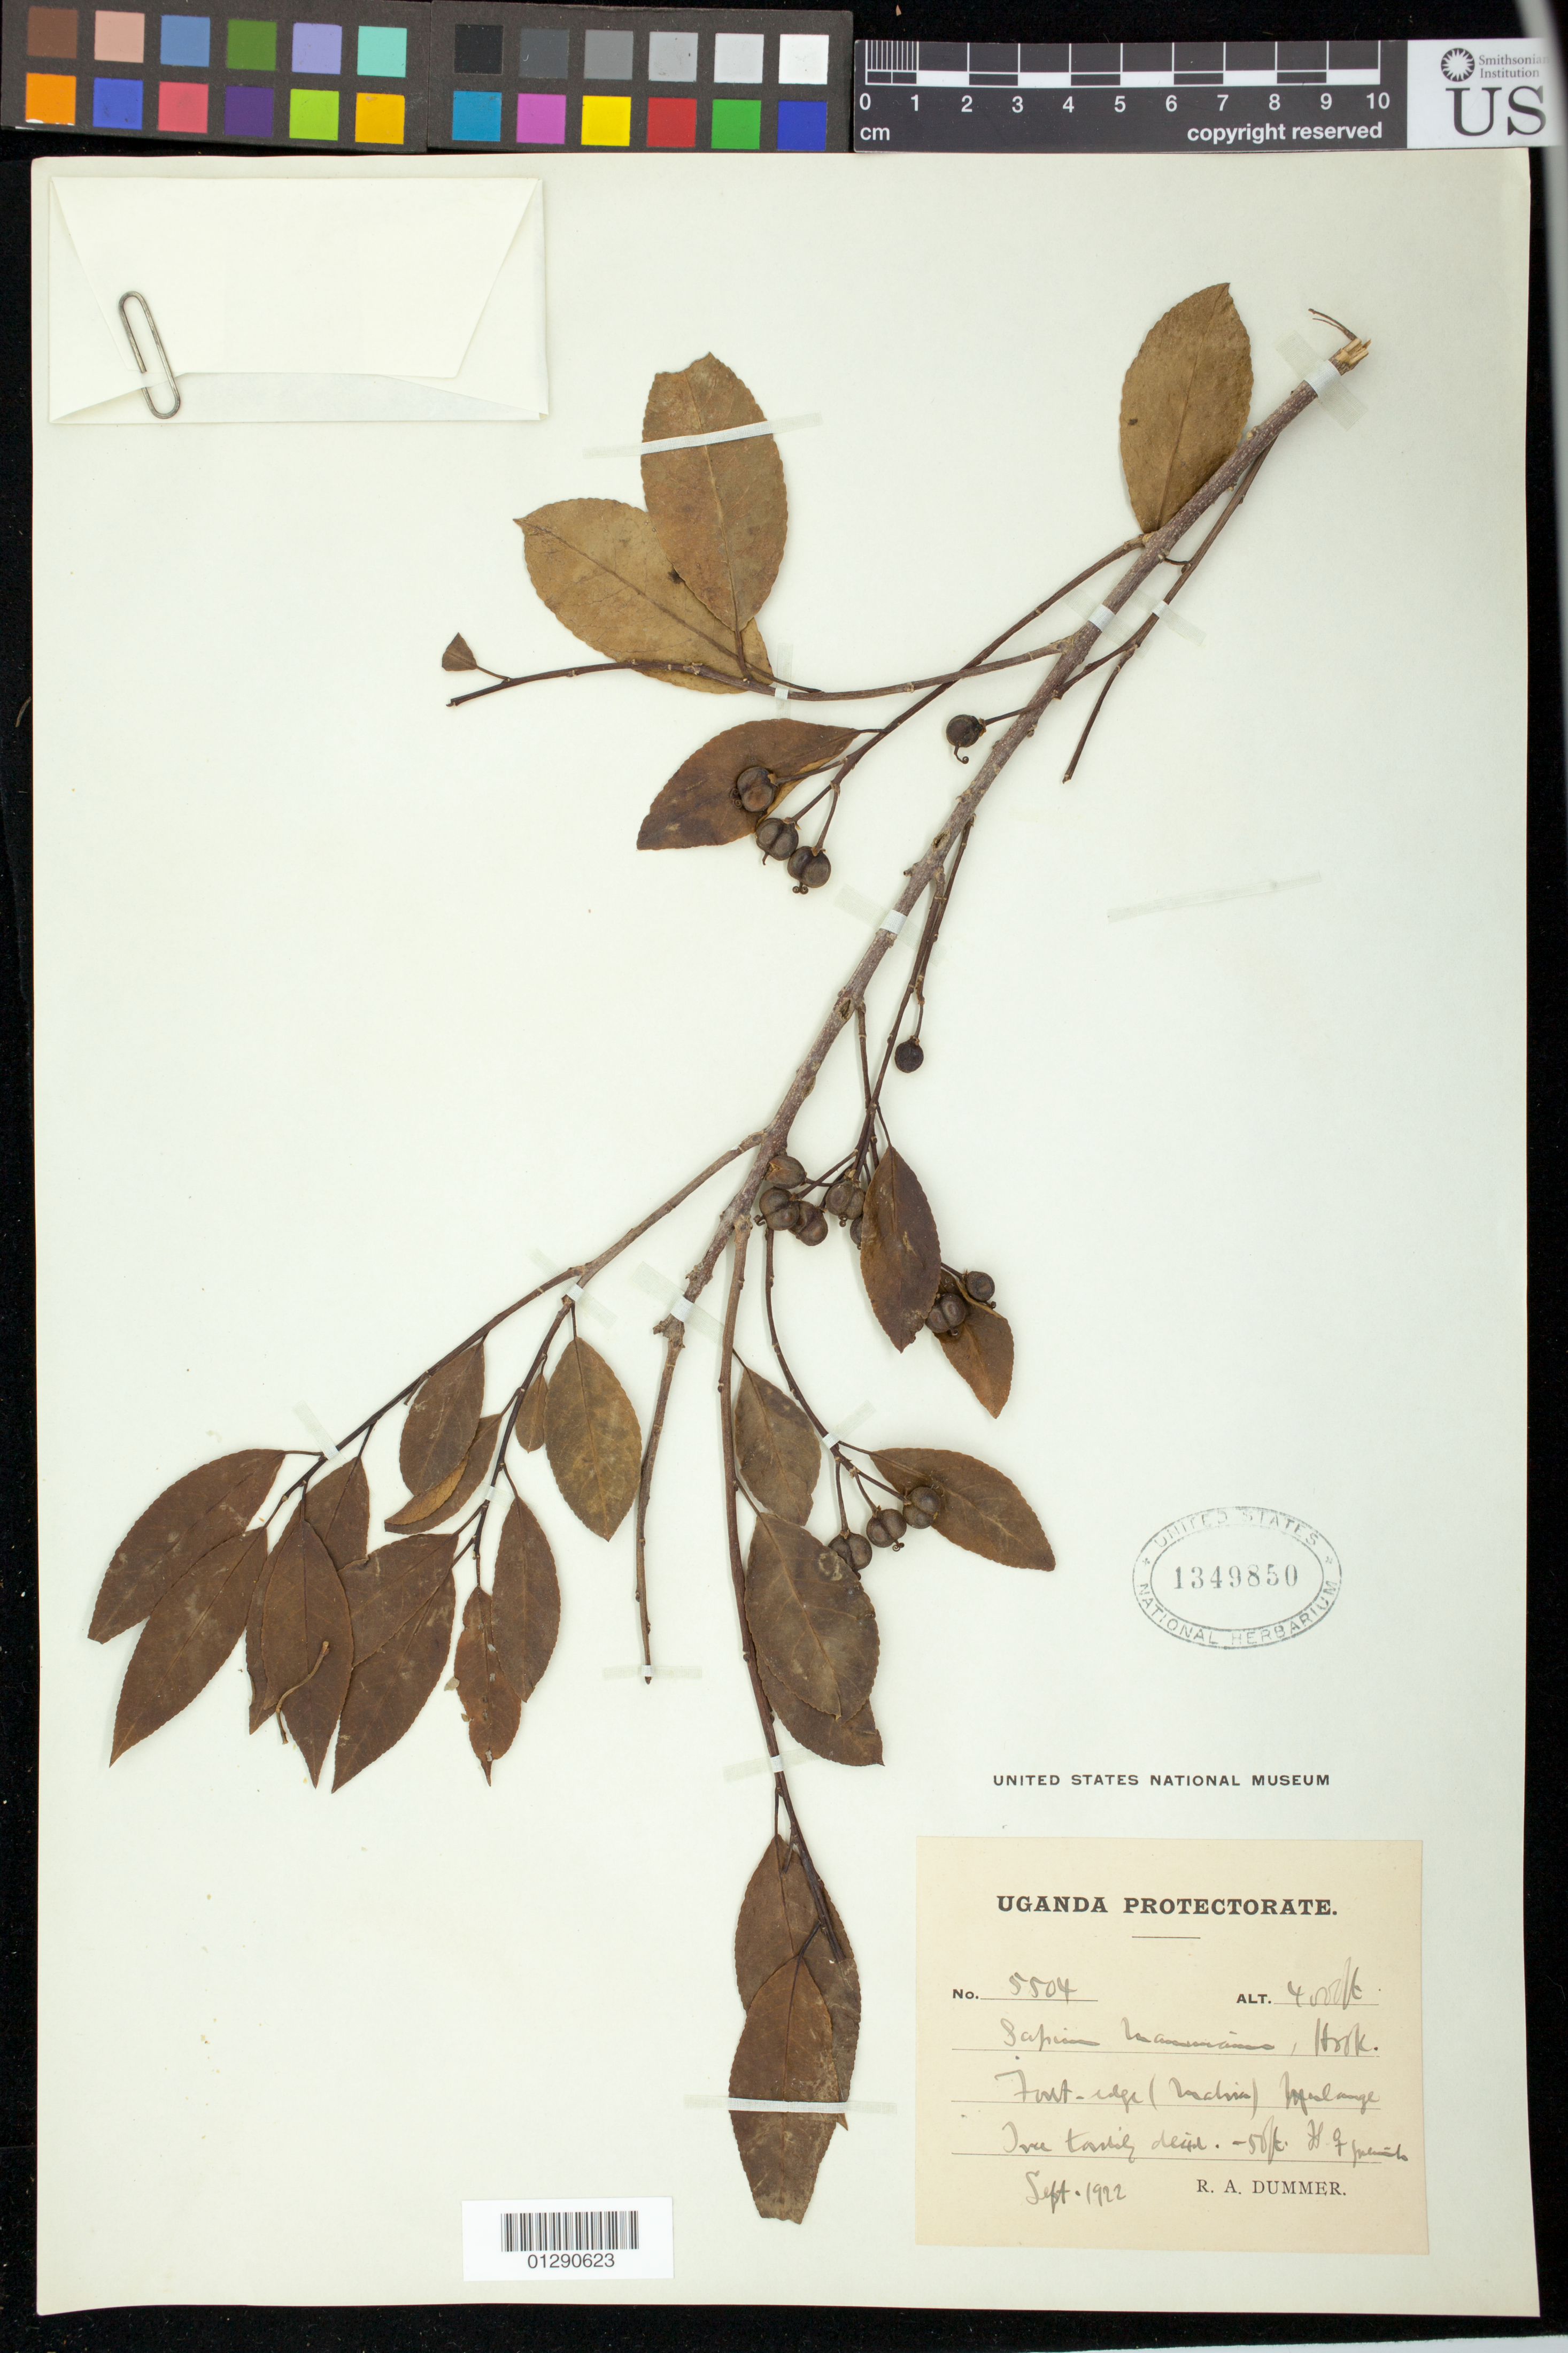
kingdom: Plantae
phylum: Tracheophyta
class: Magnoliopsida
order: Malpighiales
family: Euphorbiaceae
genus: Sapium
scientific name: Sapium mannianum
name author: Hiern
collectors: R. Dümmer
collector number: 5504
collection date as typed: Sep 1922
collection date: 1922-09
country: Uganda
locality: Malina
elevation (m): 122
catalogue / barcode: US 1349850